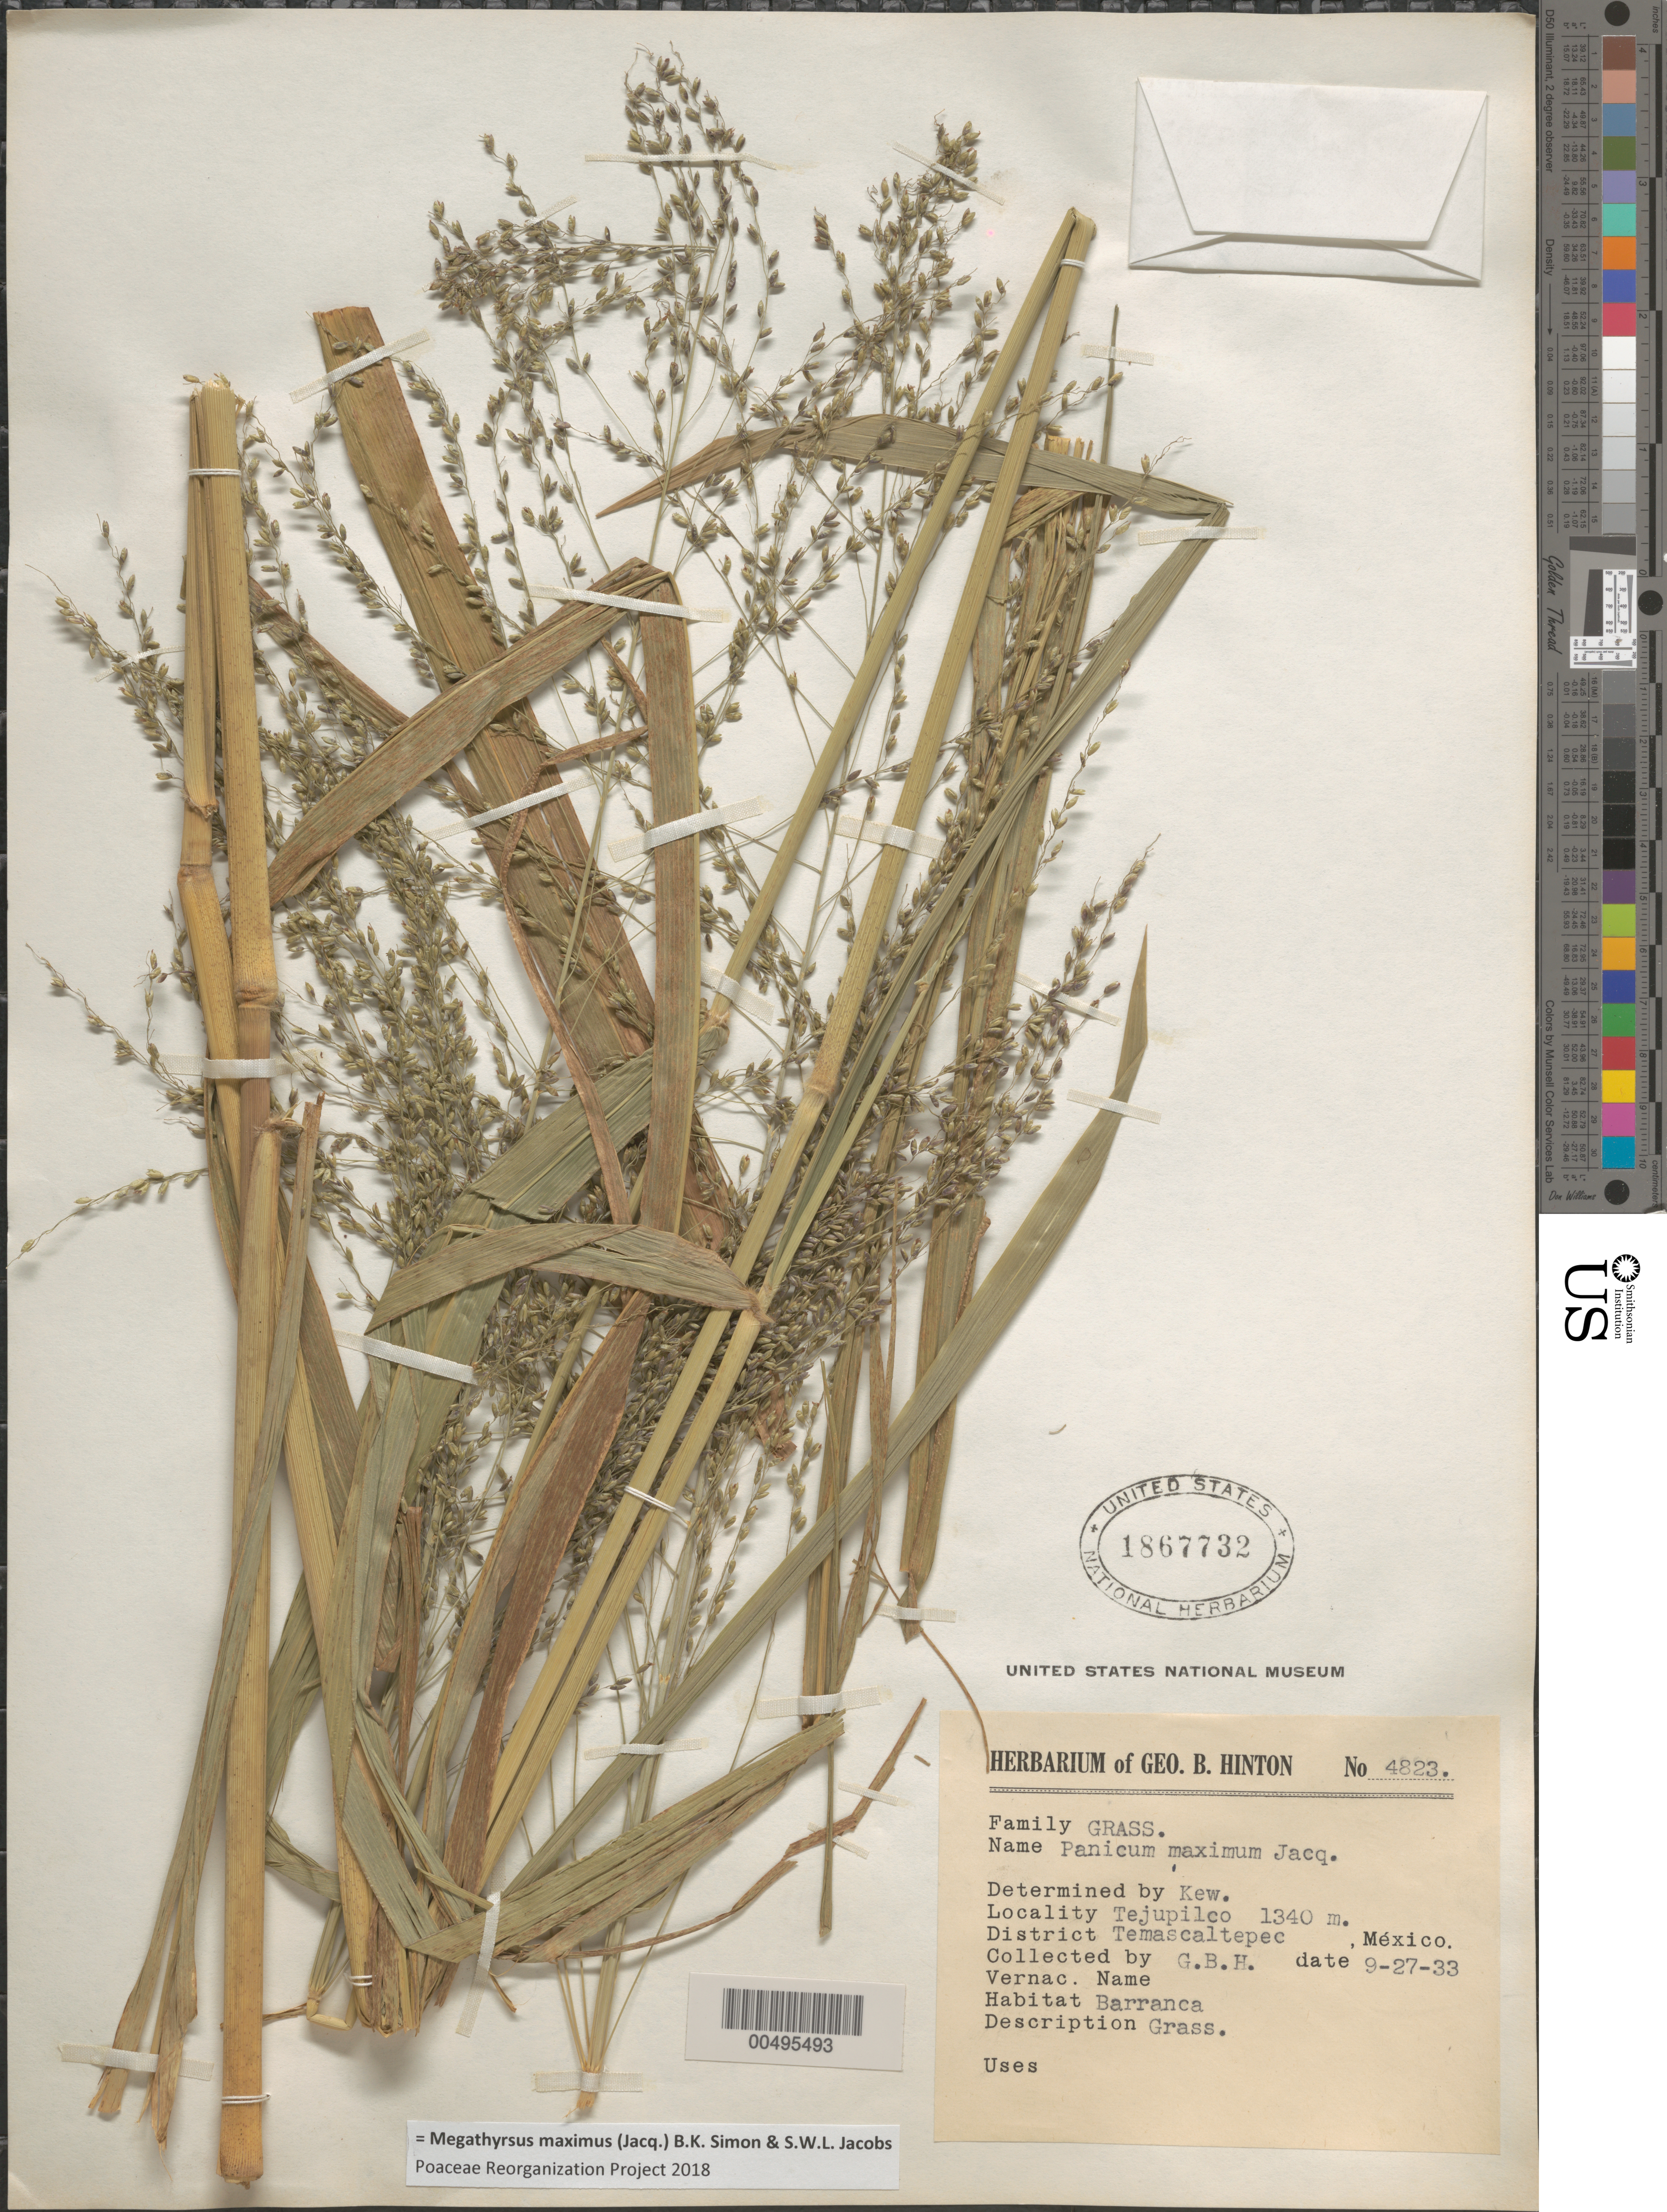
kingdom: Plantae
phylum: Tracheophyta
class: Liliopsida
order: Poales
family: Poaceae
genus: Megathyrsus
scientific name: Megathyrsus maximus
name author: (Jacq.) B.K. Simon & S.W.L. Jacobs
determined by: Poaceae Reorganization Project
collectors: G. B. Hinton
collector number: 4823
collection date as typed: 27 Sep 1933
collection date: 1933-09-27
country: Mexico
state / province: Veracruz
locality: Tejupilco, Dist: Temascaltepec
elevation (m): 1340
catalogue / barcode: US 1867732